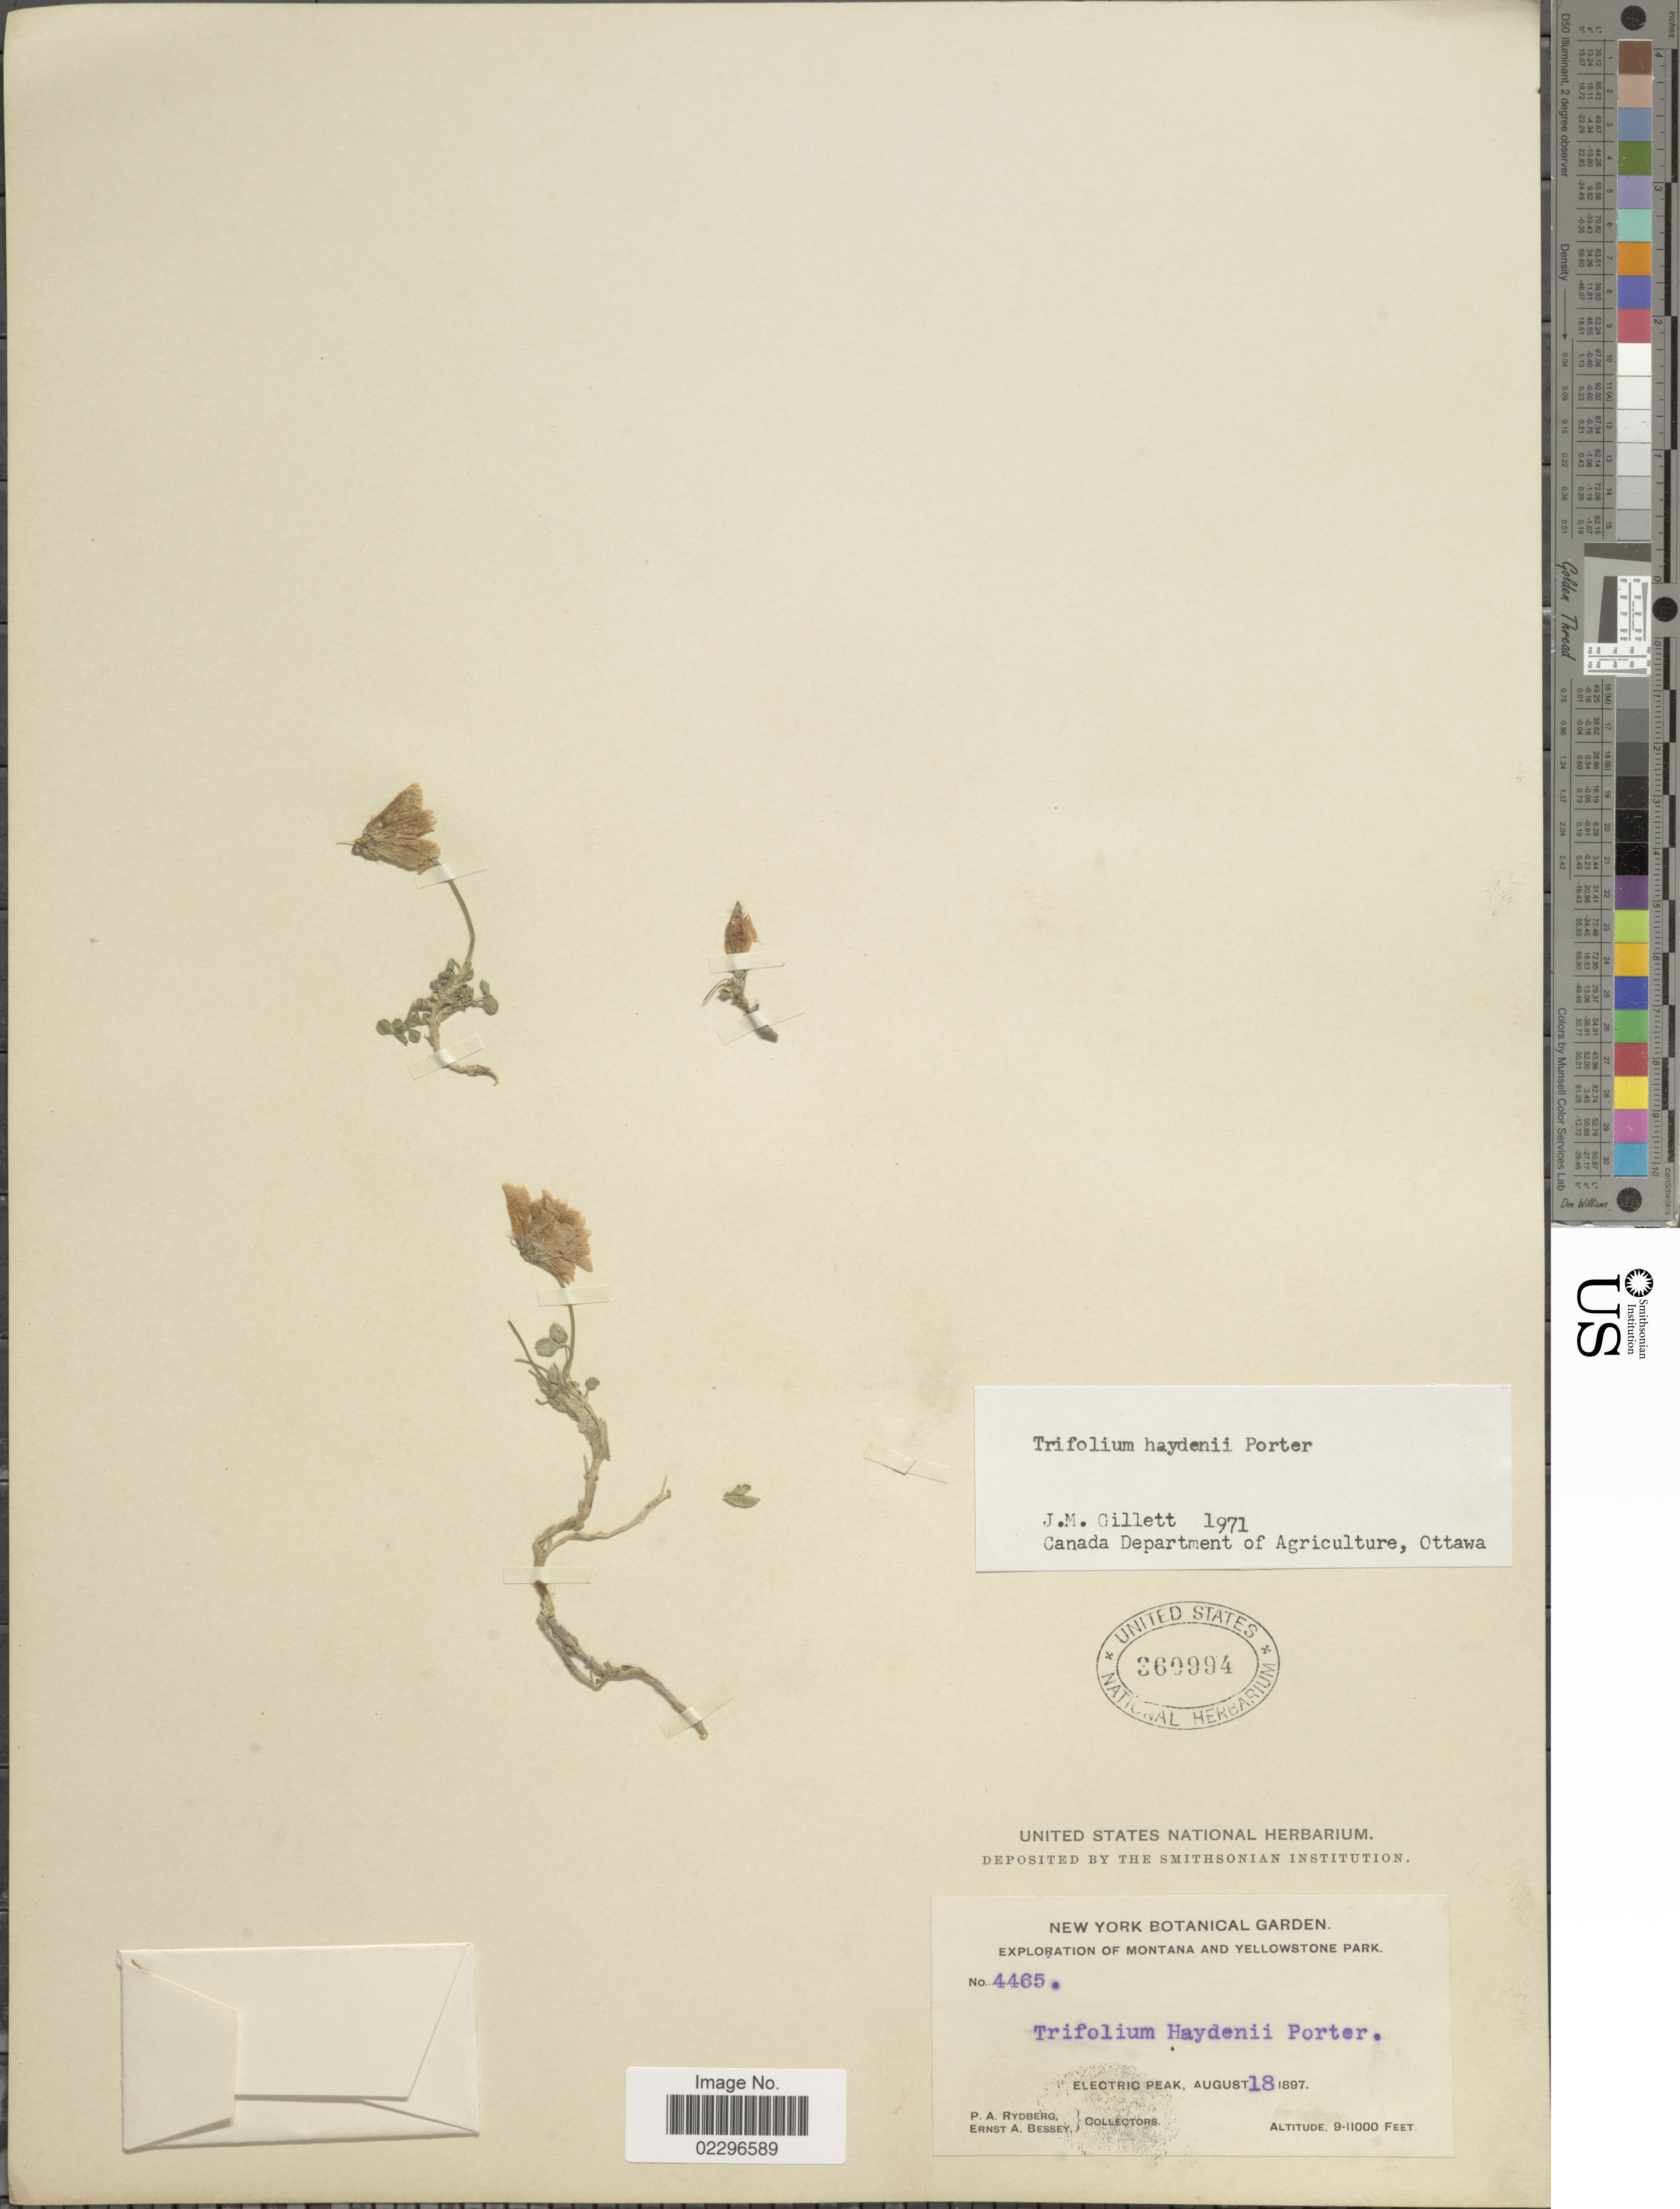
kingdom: Plantae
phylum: Tracheophyta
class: Magnoliopsida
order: Fabales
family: Fabaceae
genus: Trifolium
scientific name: Trifolium haydeni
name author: Porter in Hayden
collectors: P. A. Rydberg & E. A. Bessey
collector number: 4465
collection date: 1897-08-18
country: United States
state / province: Montana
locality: Montana and Yellowstone Park, Electric Peak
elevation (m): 2743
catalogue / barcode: US 360994